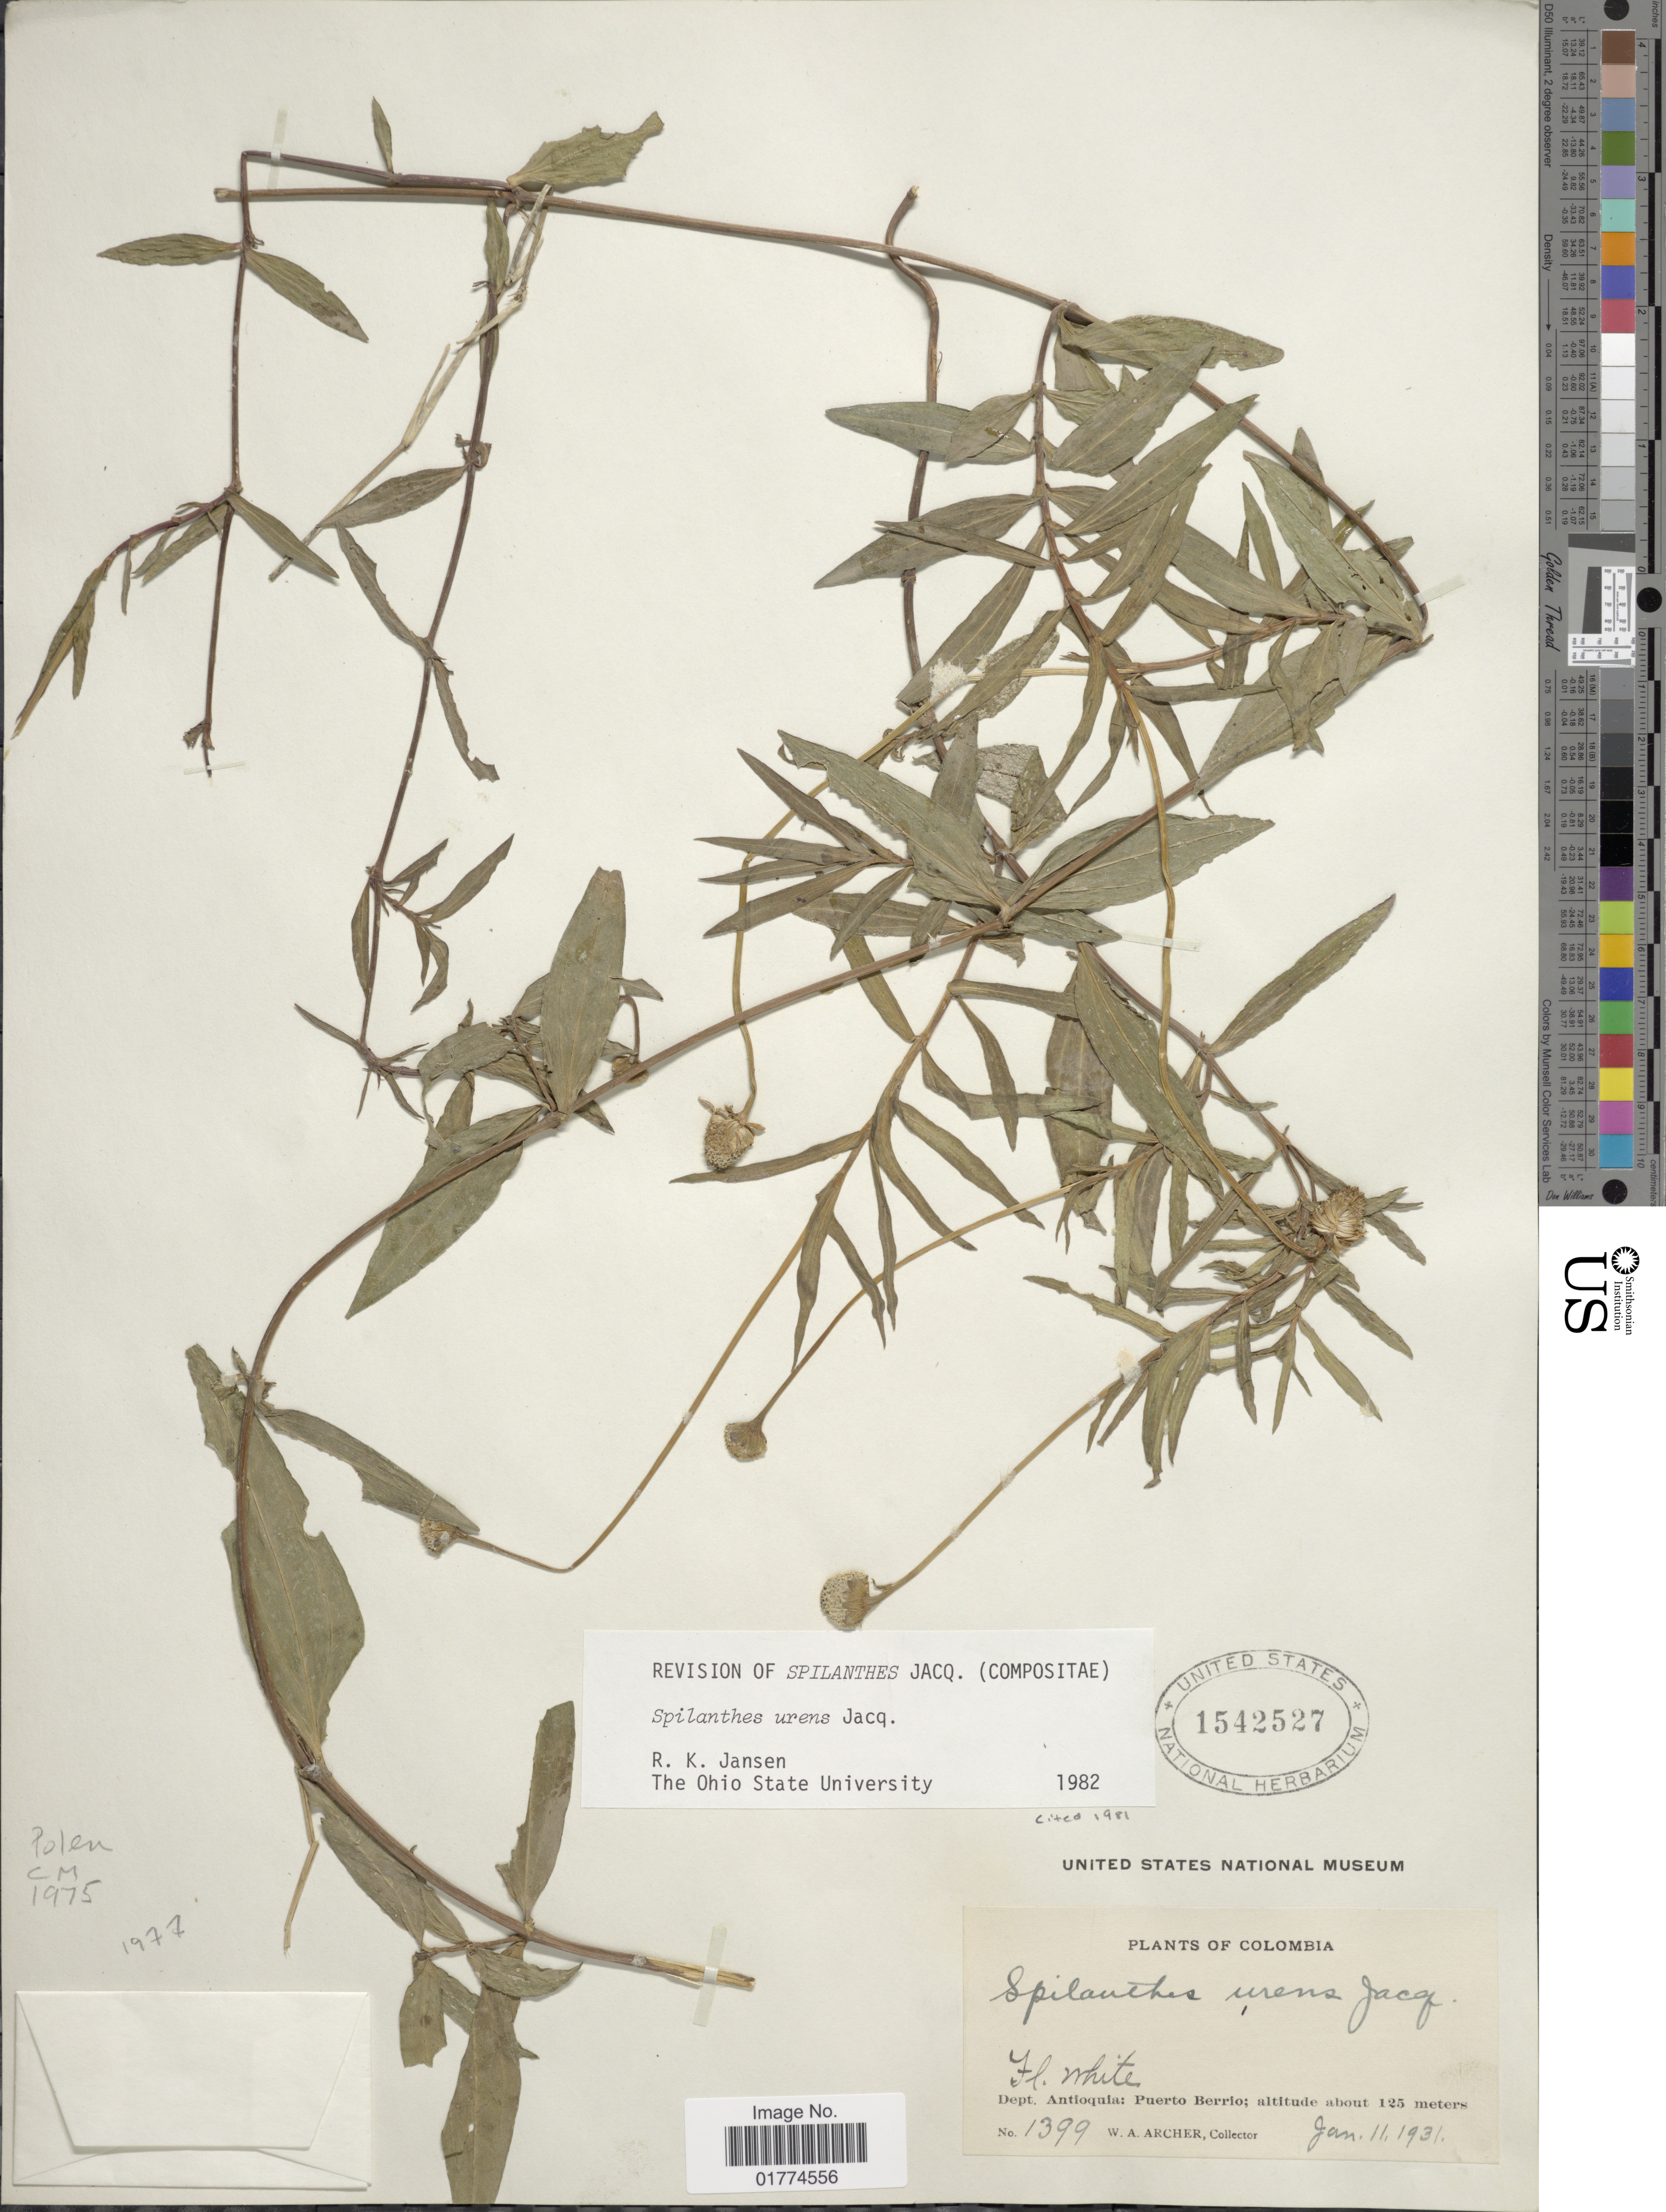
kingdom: Plantae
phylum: Tracheophyta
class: Magnoliopsida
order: Asterales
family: Asteraceae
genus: Spilanthes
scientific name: Spilanthes urens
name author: Jacq.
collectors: W. A. Archer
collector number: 1399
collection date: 1931-01-11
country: Colombia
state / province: Antioquia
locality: Puerto Berrio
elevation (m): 125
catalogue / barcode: US 1542527